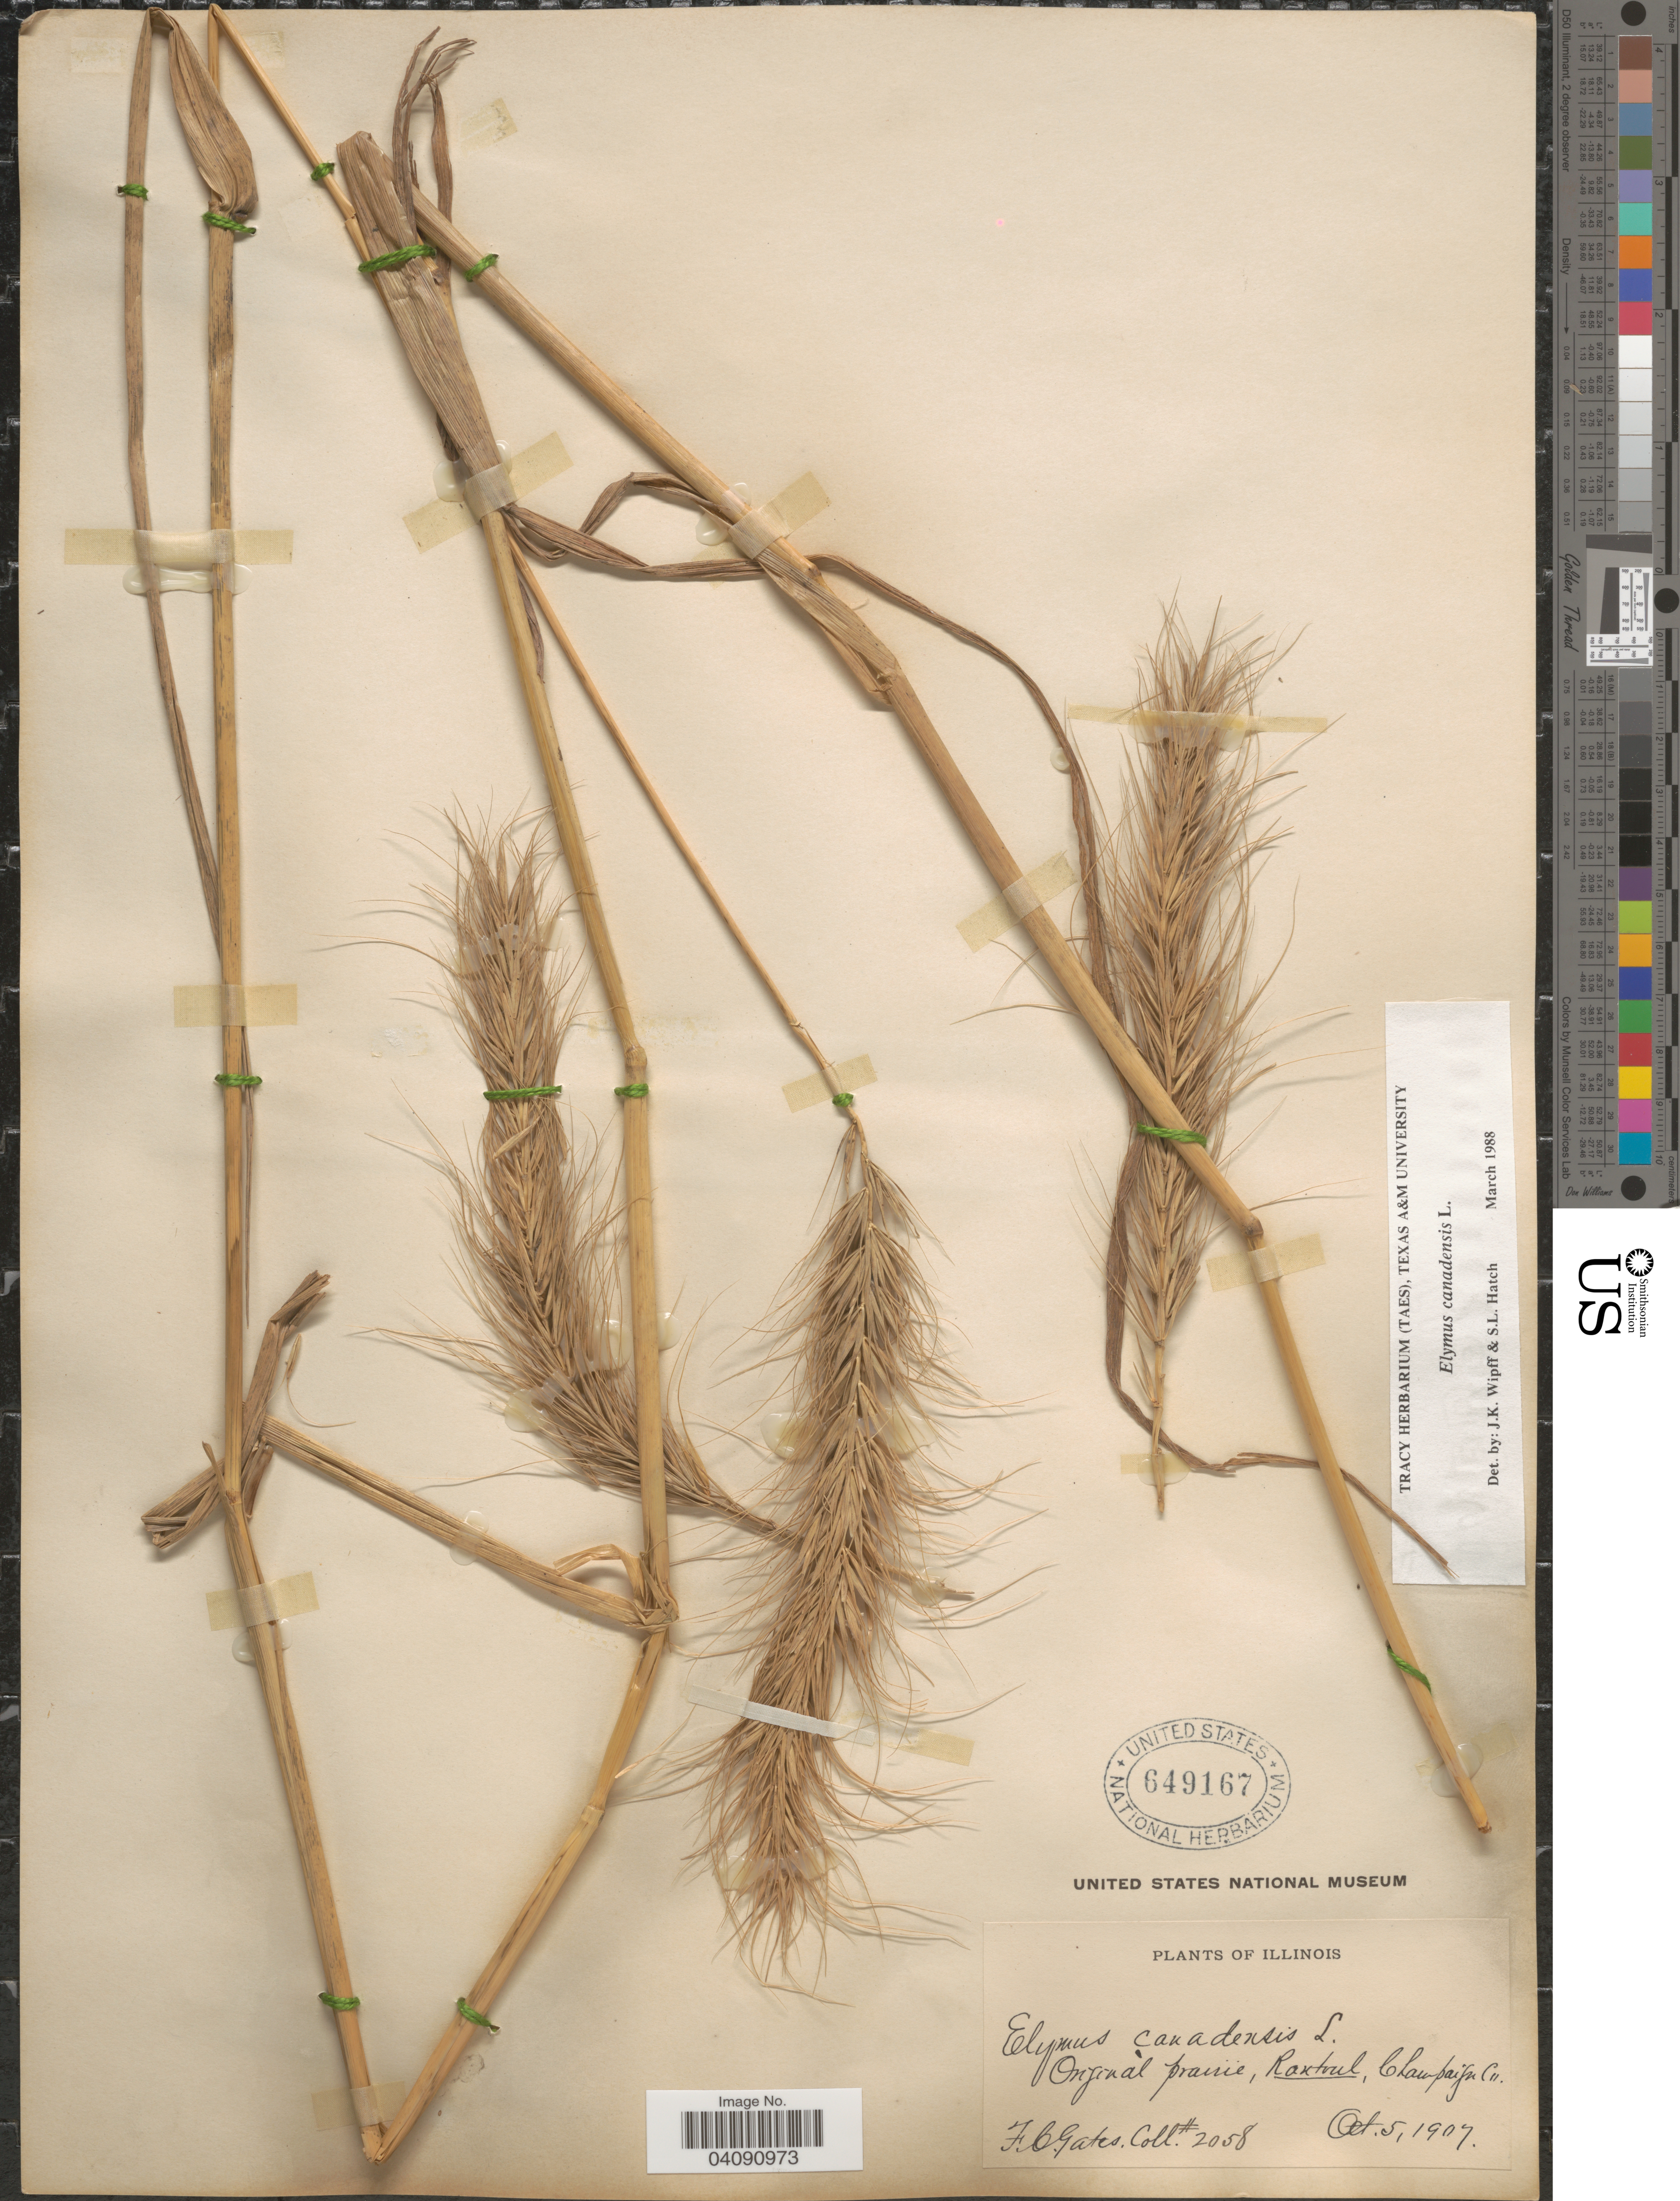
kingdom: Plantae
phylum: Tracheophyta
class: Liliopsida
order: Poales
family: Poaceae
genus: Elymus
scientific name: Elymus canadensis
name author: L.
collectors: F. C. Gates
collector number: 2058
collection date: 1907-10-05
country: United States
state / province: Illinois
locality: Original prairie, Rantoul, Champaign Co.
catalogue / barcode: US 649167